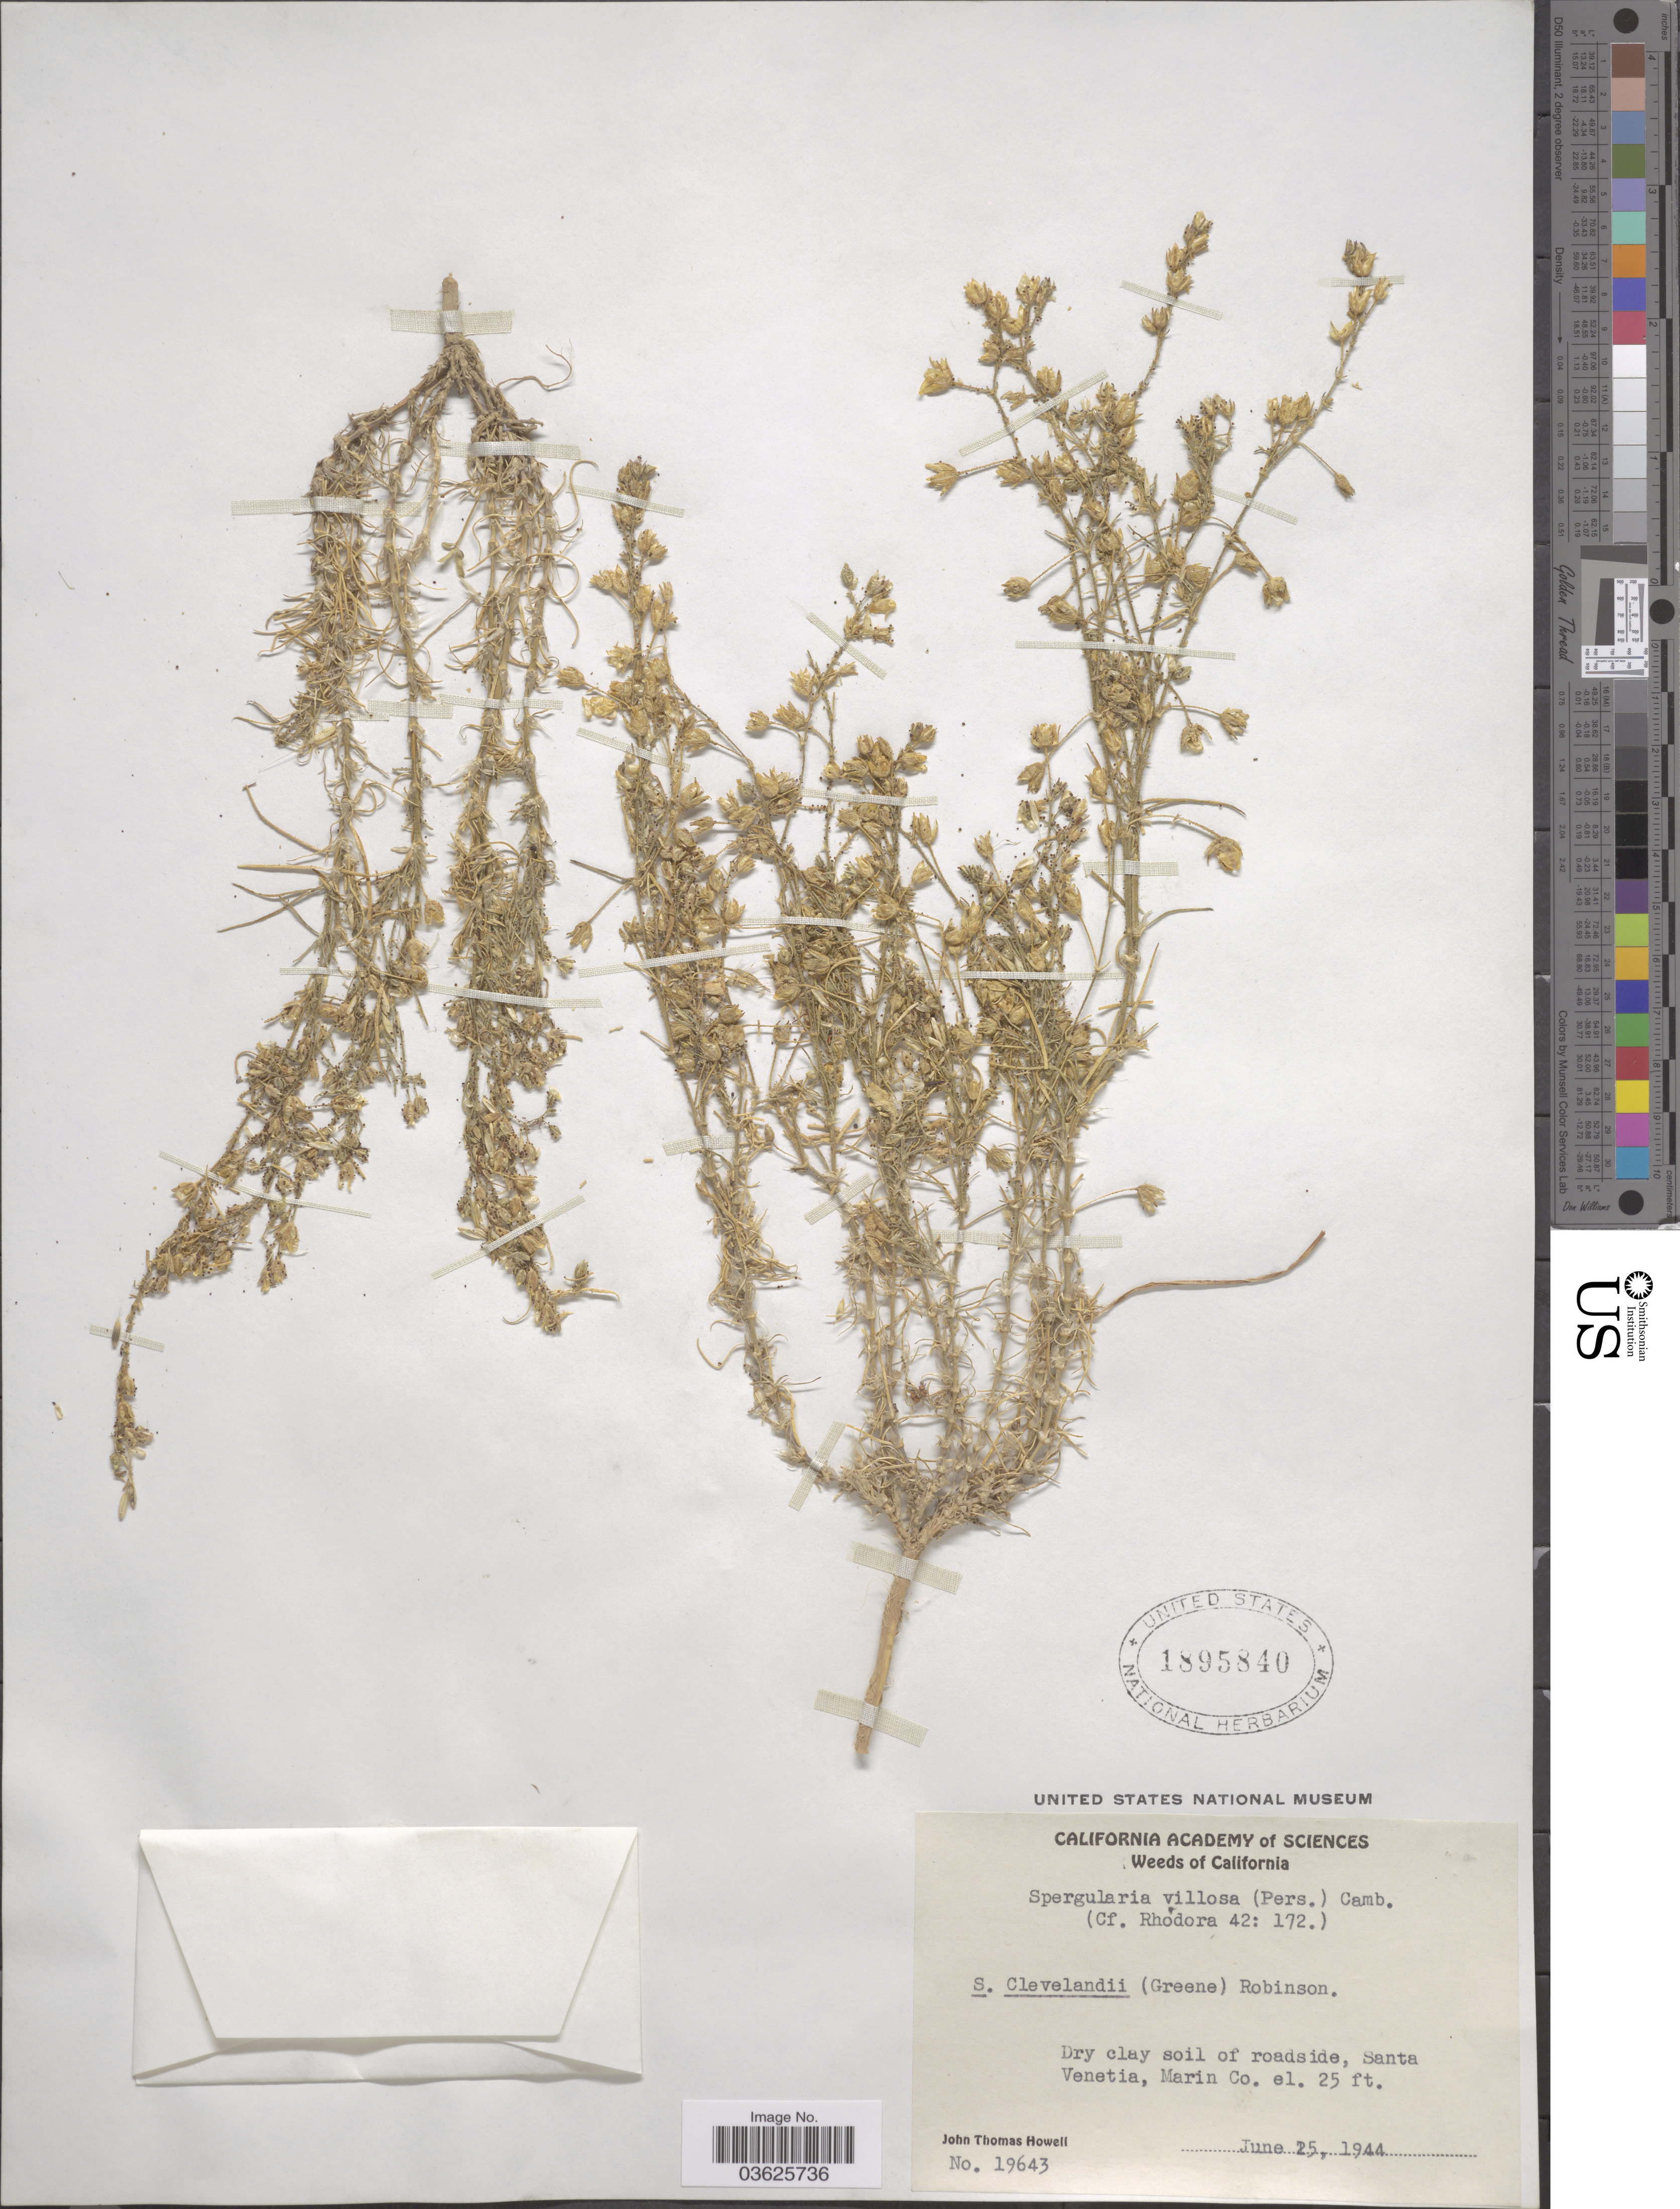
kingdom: Plantae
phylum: Tracheophyta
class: Magnoliopsida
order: Caryophyllales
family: Caryophyllaceae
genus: Spergularia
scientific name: Spergularia villosa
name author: (Pers.) Cambess.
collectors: J. T. Howell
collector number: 19643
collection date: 1944-06-25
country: United States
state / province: California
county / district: Marin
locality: Dry clay soil of roadside, Santa Venetia, Marin Co.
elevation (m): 8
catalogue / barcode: US 1895840